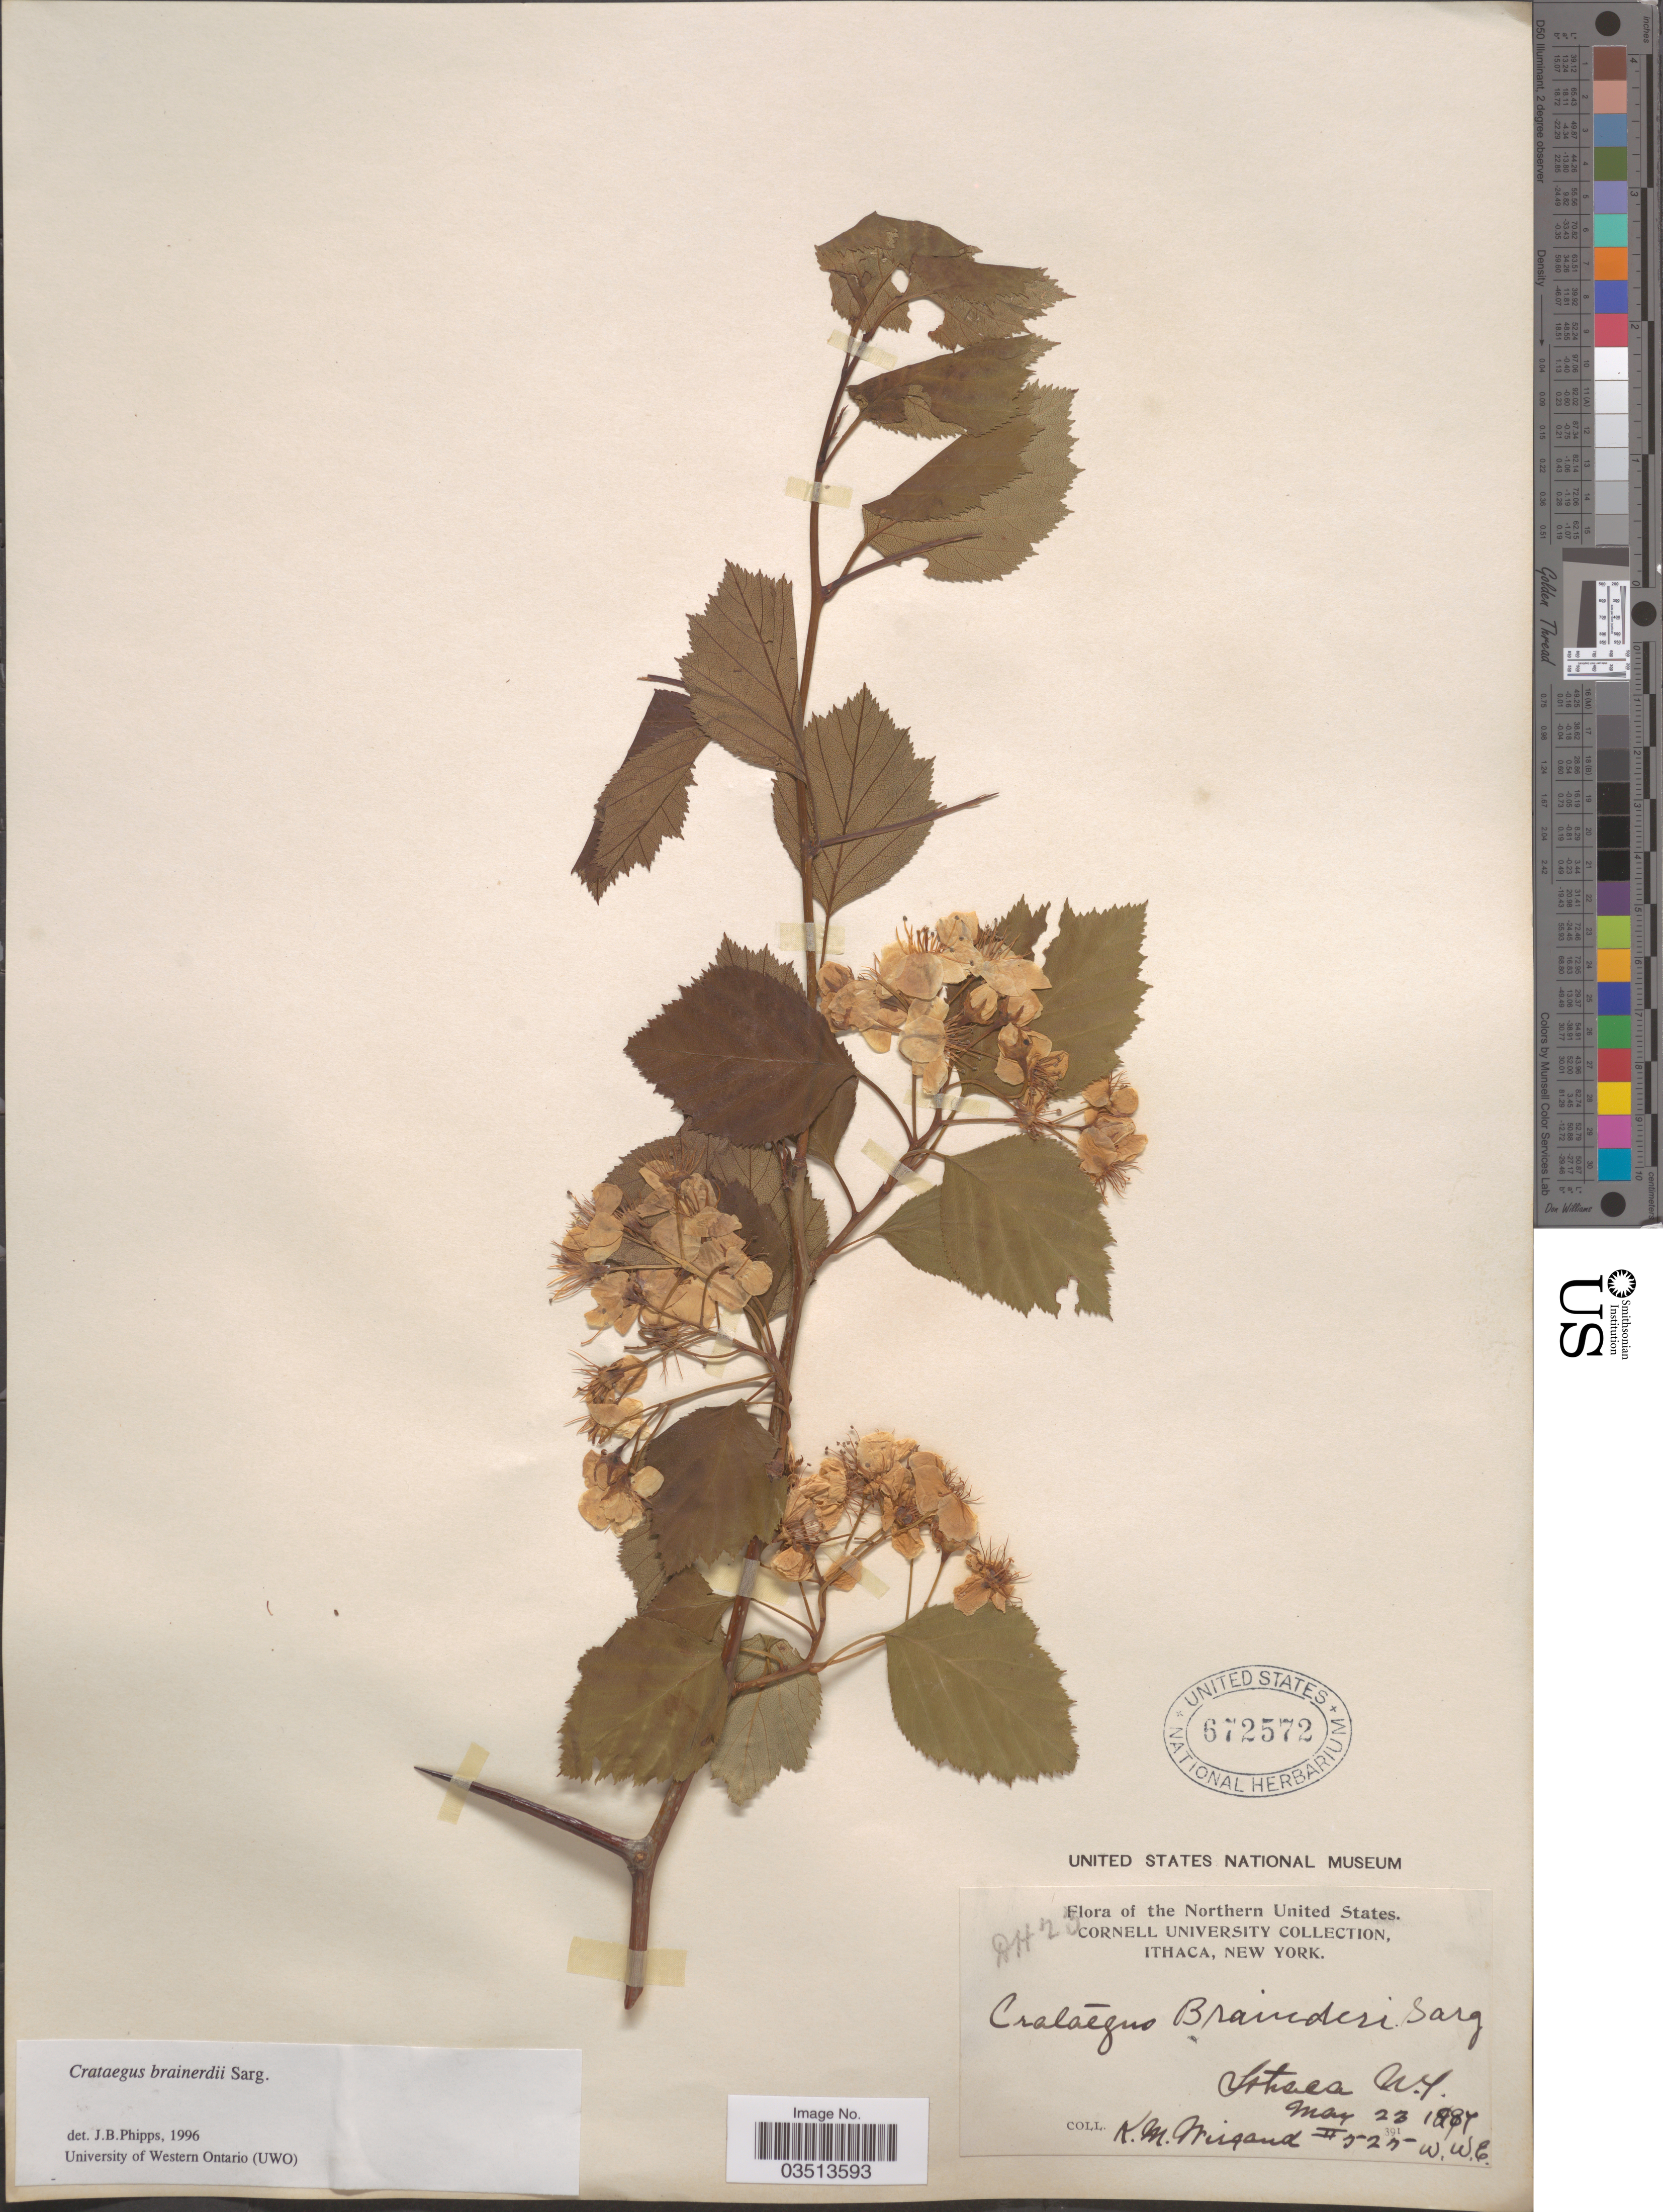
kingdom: Plantae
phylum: Tracheophyta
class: Magnoliopsida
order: Rosales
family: Rosaceae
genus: Crataegus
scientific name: Crataegus brainerdii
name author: Sarg.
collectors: K. M. Wiegand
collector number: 525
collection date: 1987-05-23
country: United States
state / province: New York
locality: Northern United States. Ithaca.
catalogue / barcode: US 672572